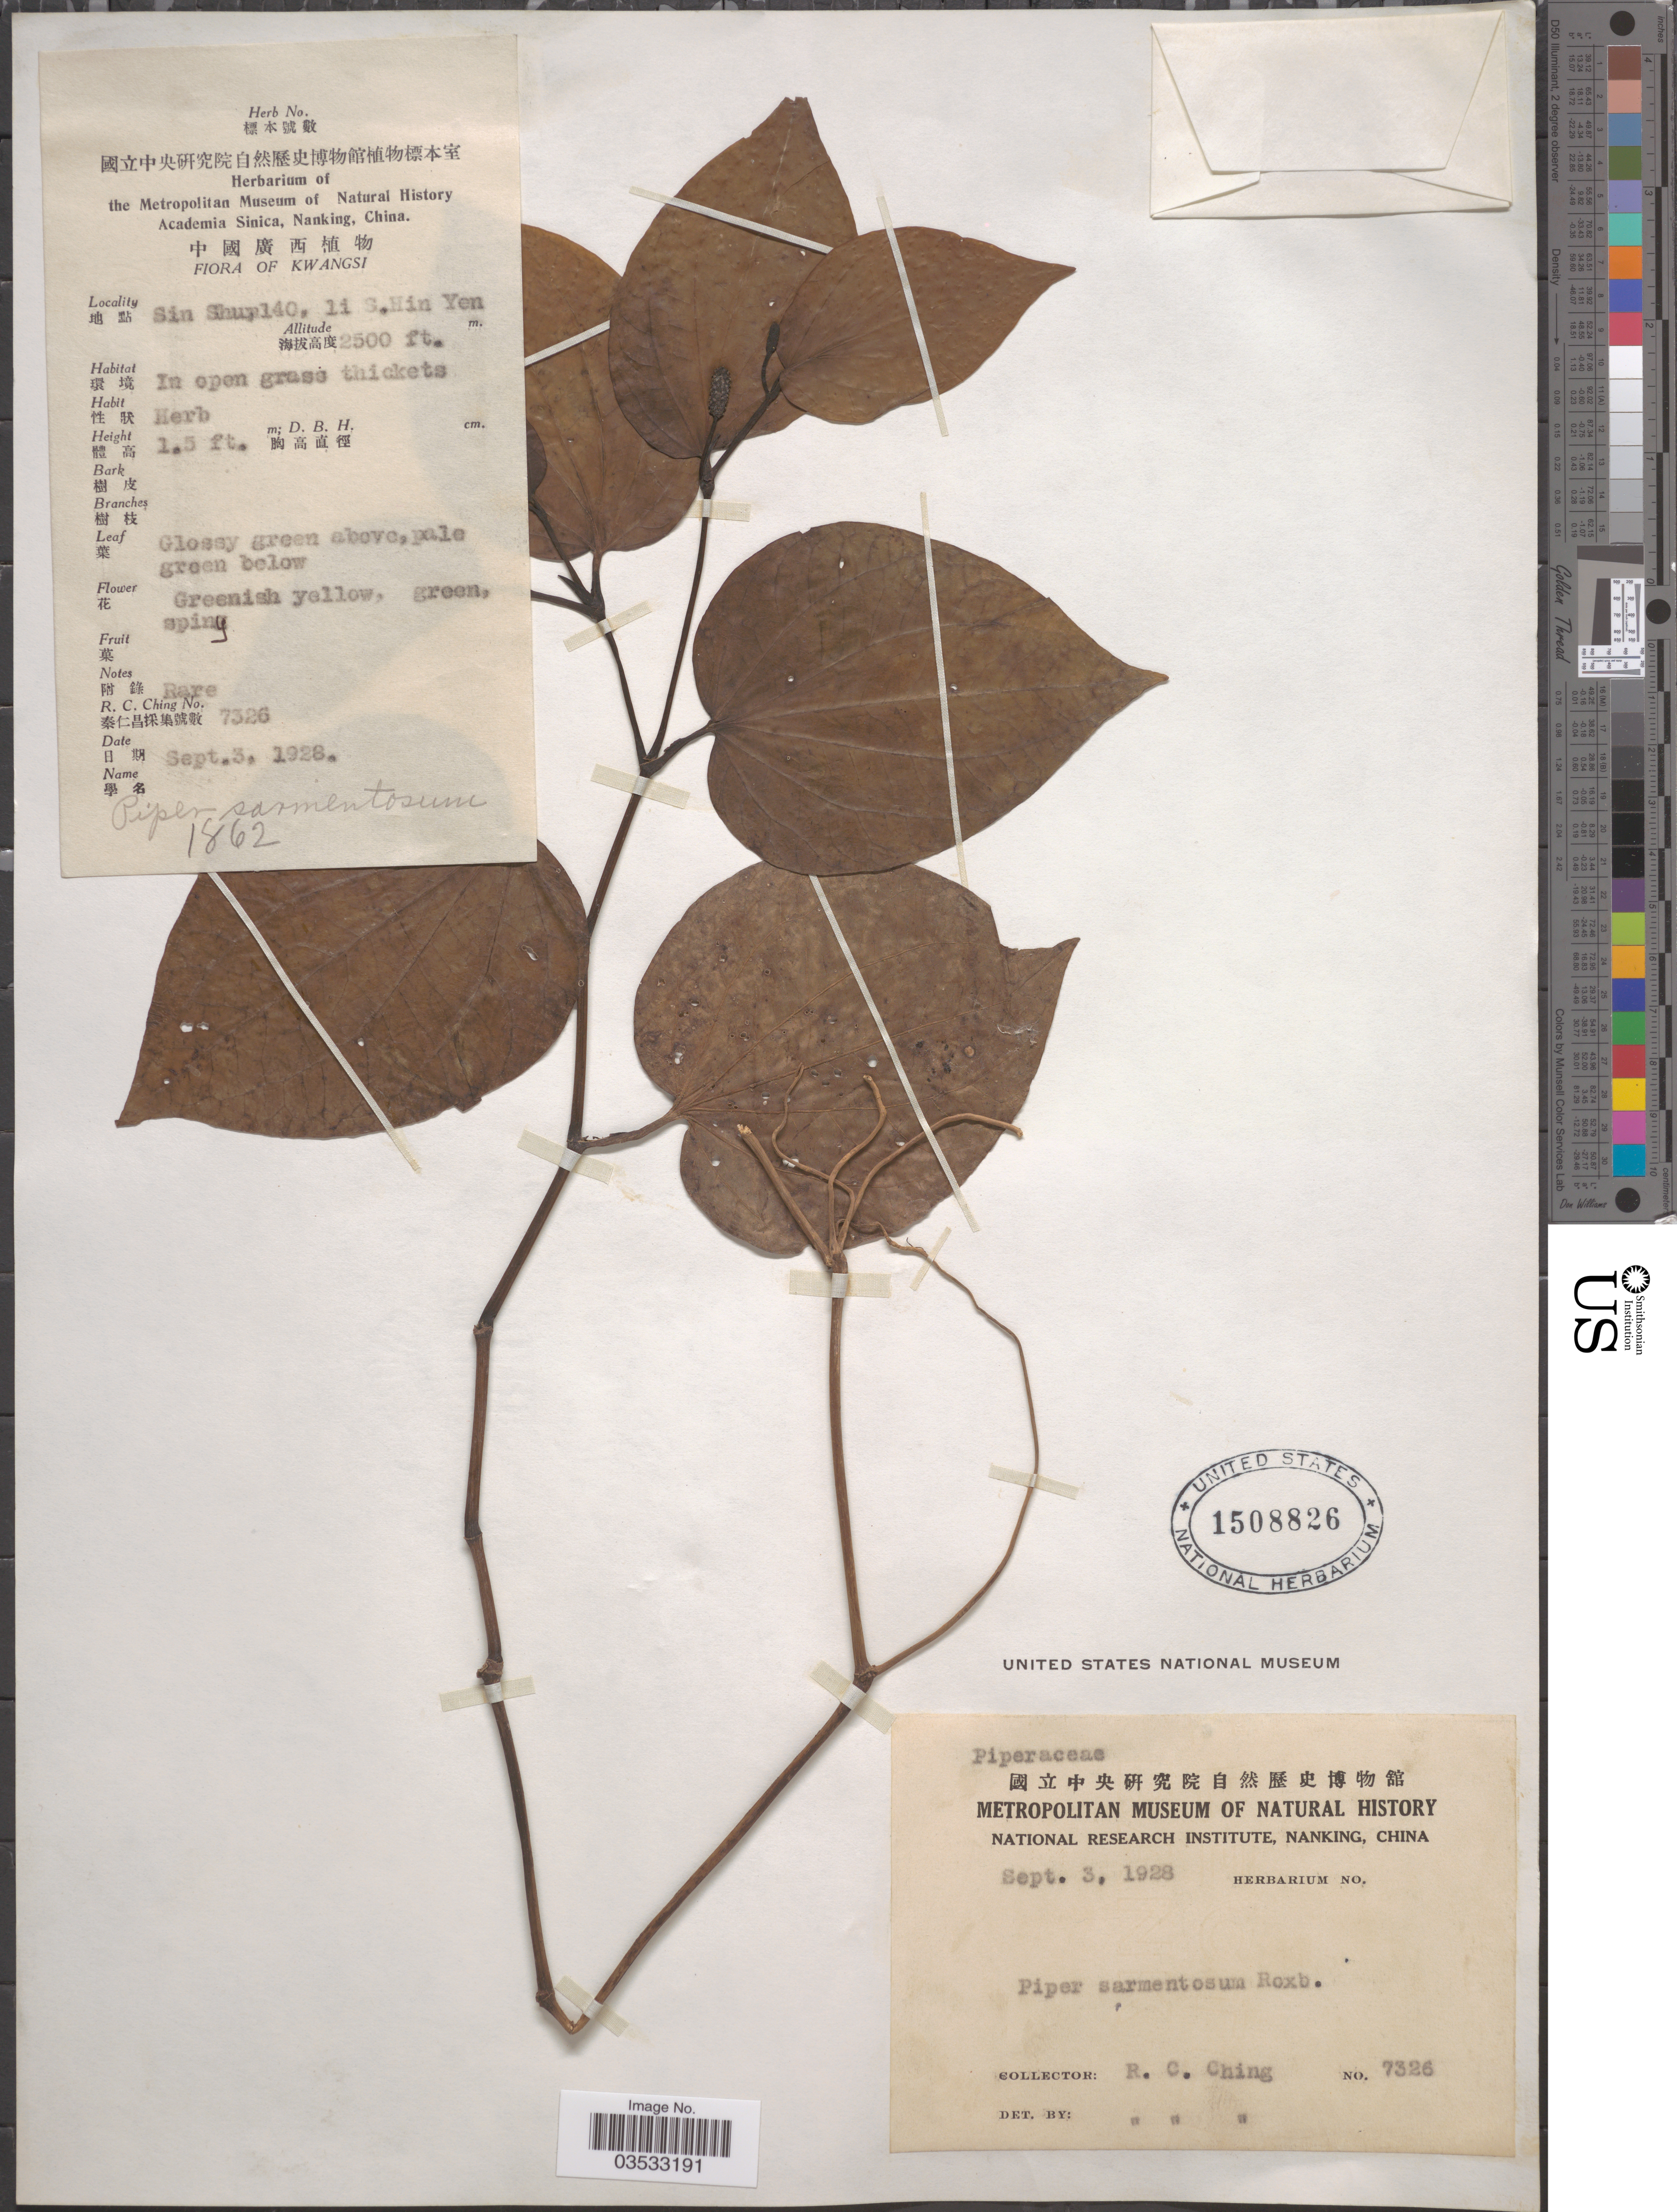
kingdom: Plantae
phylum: Tracheophyta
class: Magnoliopsida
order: Piperales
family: Piperaceae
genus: Piper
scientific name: Piper sarmentosum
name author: Roxb.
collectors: R. C. Ching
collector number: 7326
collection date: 1928-09-03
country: China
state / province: Guangxi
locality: Kwangsi. Sin Shui 140, li S. Hin Yen.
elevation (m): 762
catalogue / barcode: US 1508826